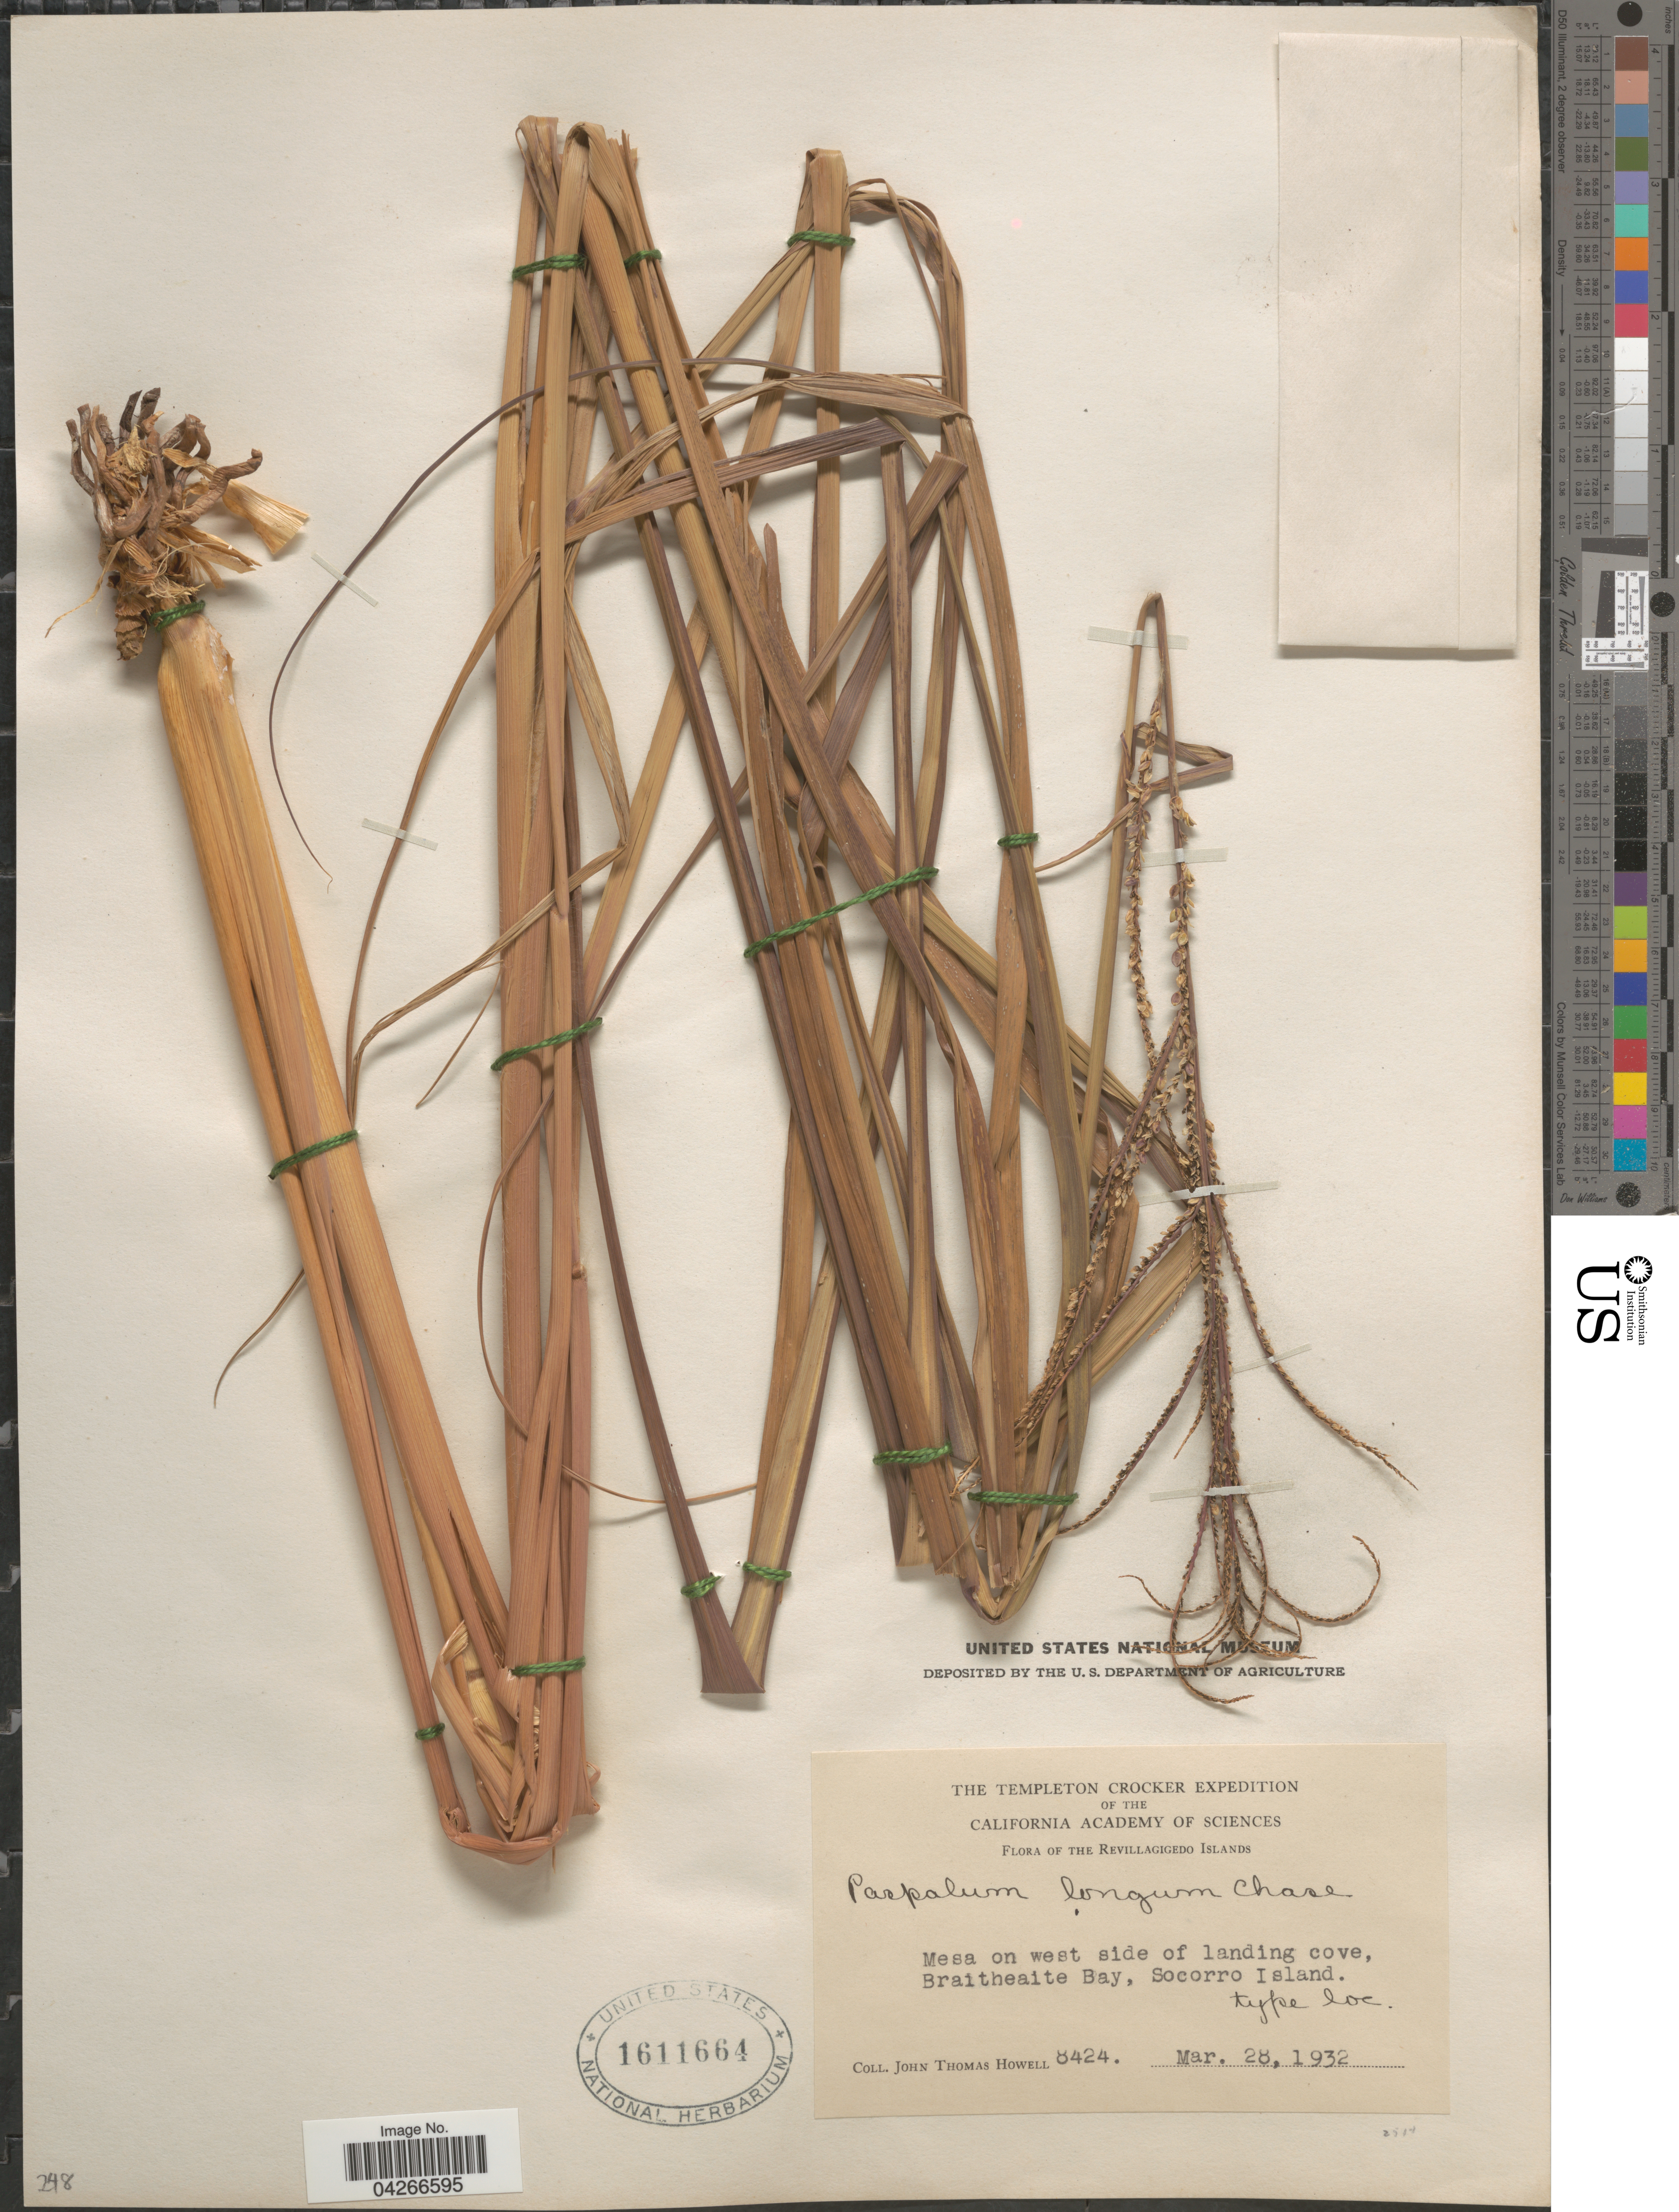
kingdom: Plantae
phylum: Tracheophyta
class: Liliopsida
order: Poales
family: Poaceae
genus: Paspalum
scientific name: Paspalum longum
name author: Chase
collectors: J. T. Howell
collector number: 8424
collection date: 1932-03-28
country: Mexico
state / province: Colima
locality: The Templeton Crocker Expedition. The Revillagigedo Island. Mesa on west side of landing cove, Braitheaite Bay, Socorro Island.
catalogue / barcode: US 1611664